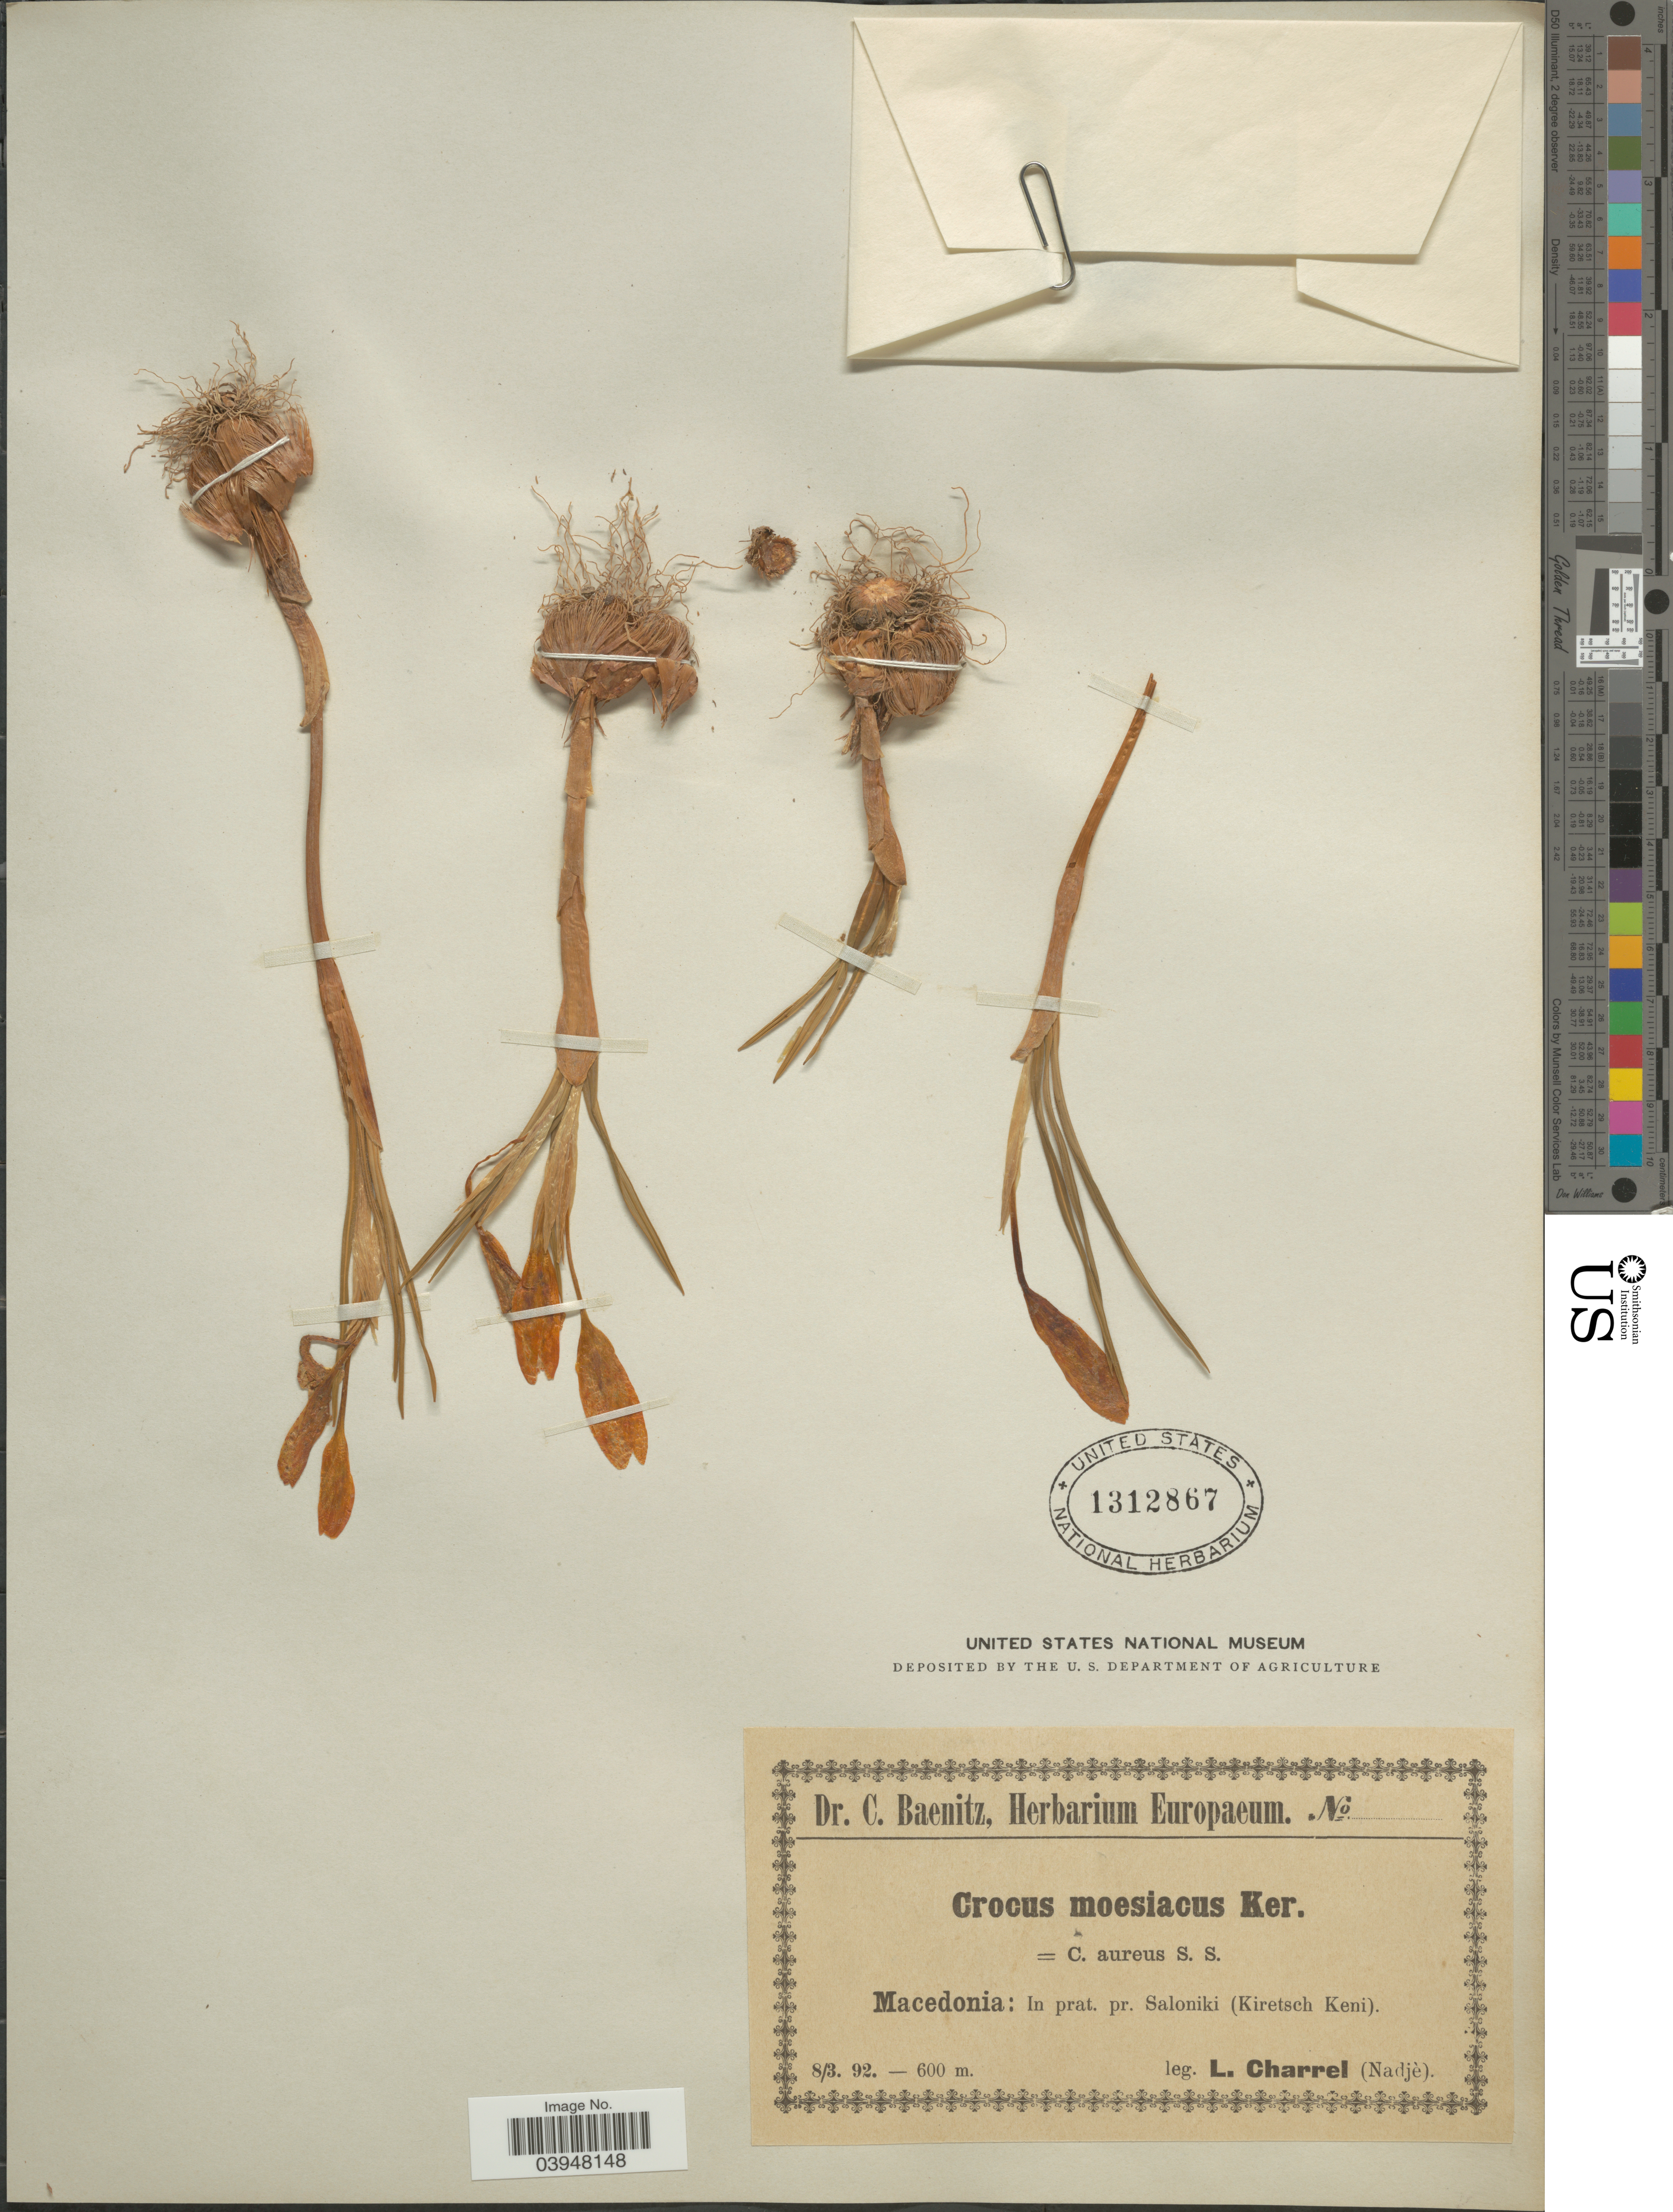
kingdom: Plantae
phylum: Tracheophyta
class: Liliopsida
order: Asparagales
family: Iridaceae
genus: Crocus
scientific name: Crocus moesiacus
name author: Ker Gawl.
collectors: L. Charrel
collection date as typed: Transcribed d/m/y: 8/3/92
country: Greece/North Macedonia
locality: In prat. pr. Saloniki (Kiretsch Keni).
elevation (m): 600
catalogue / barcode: US 1312867